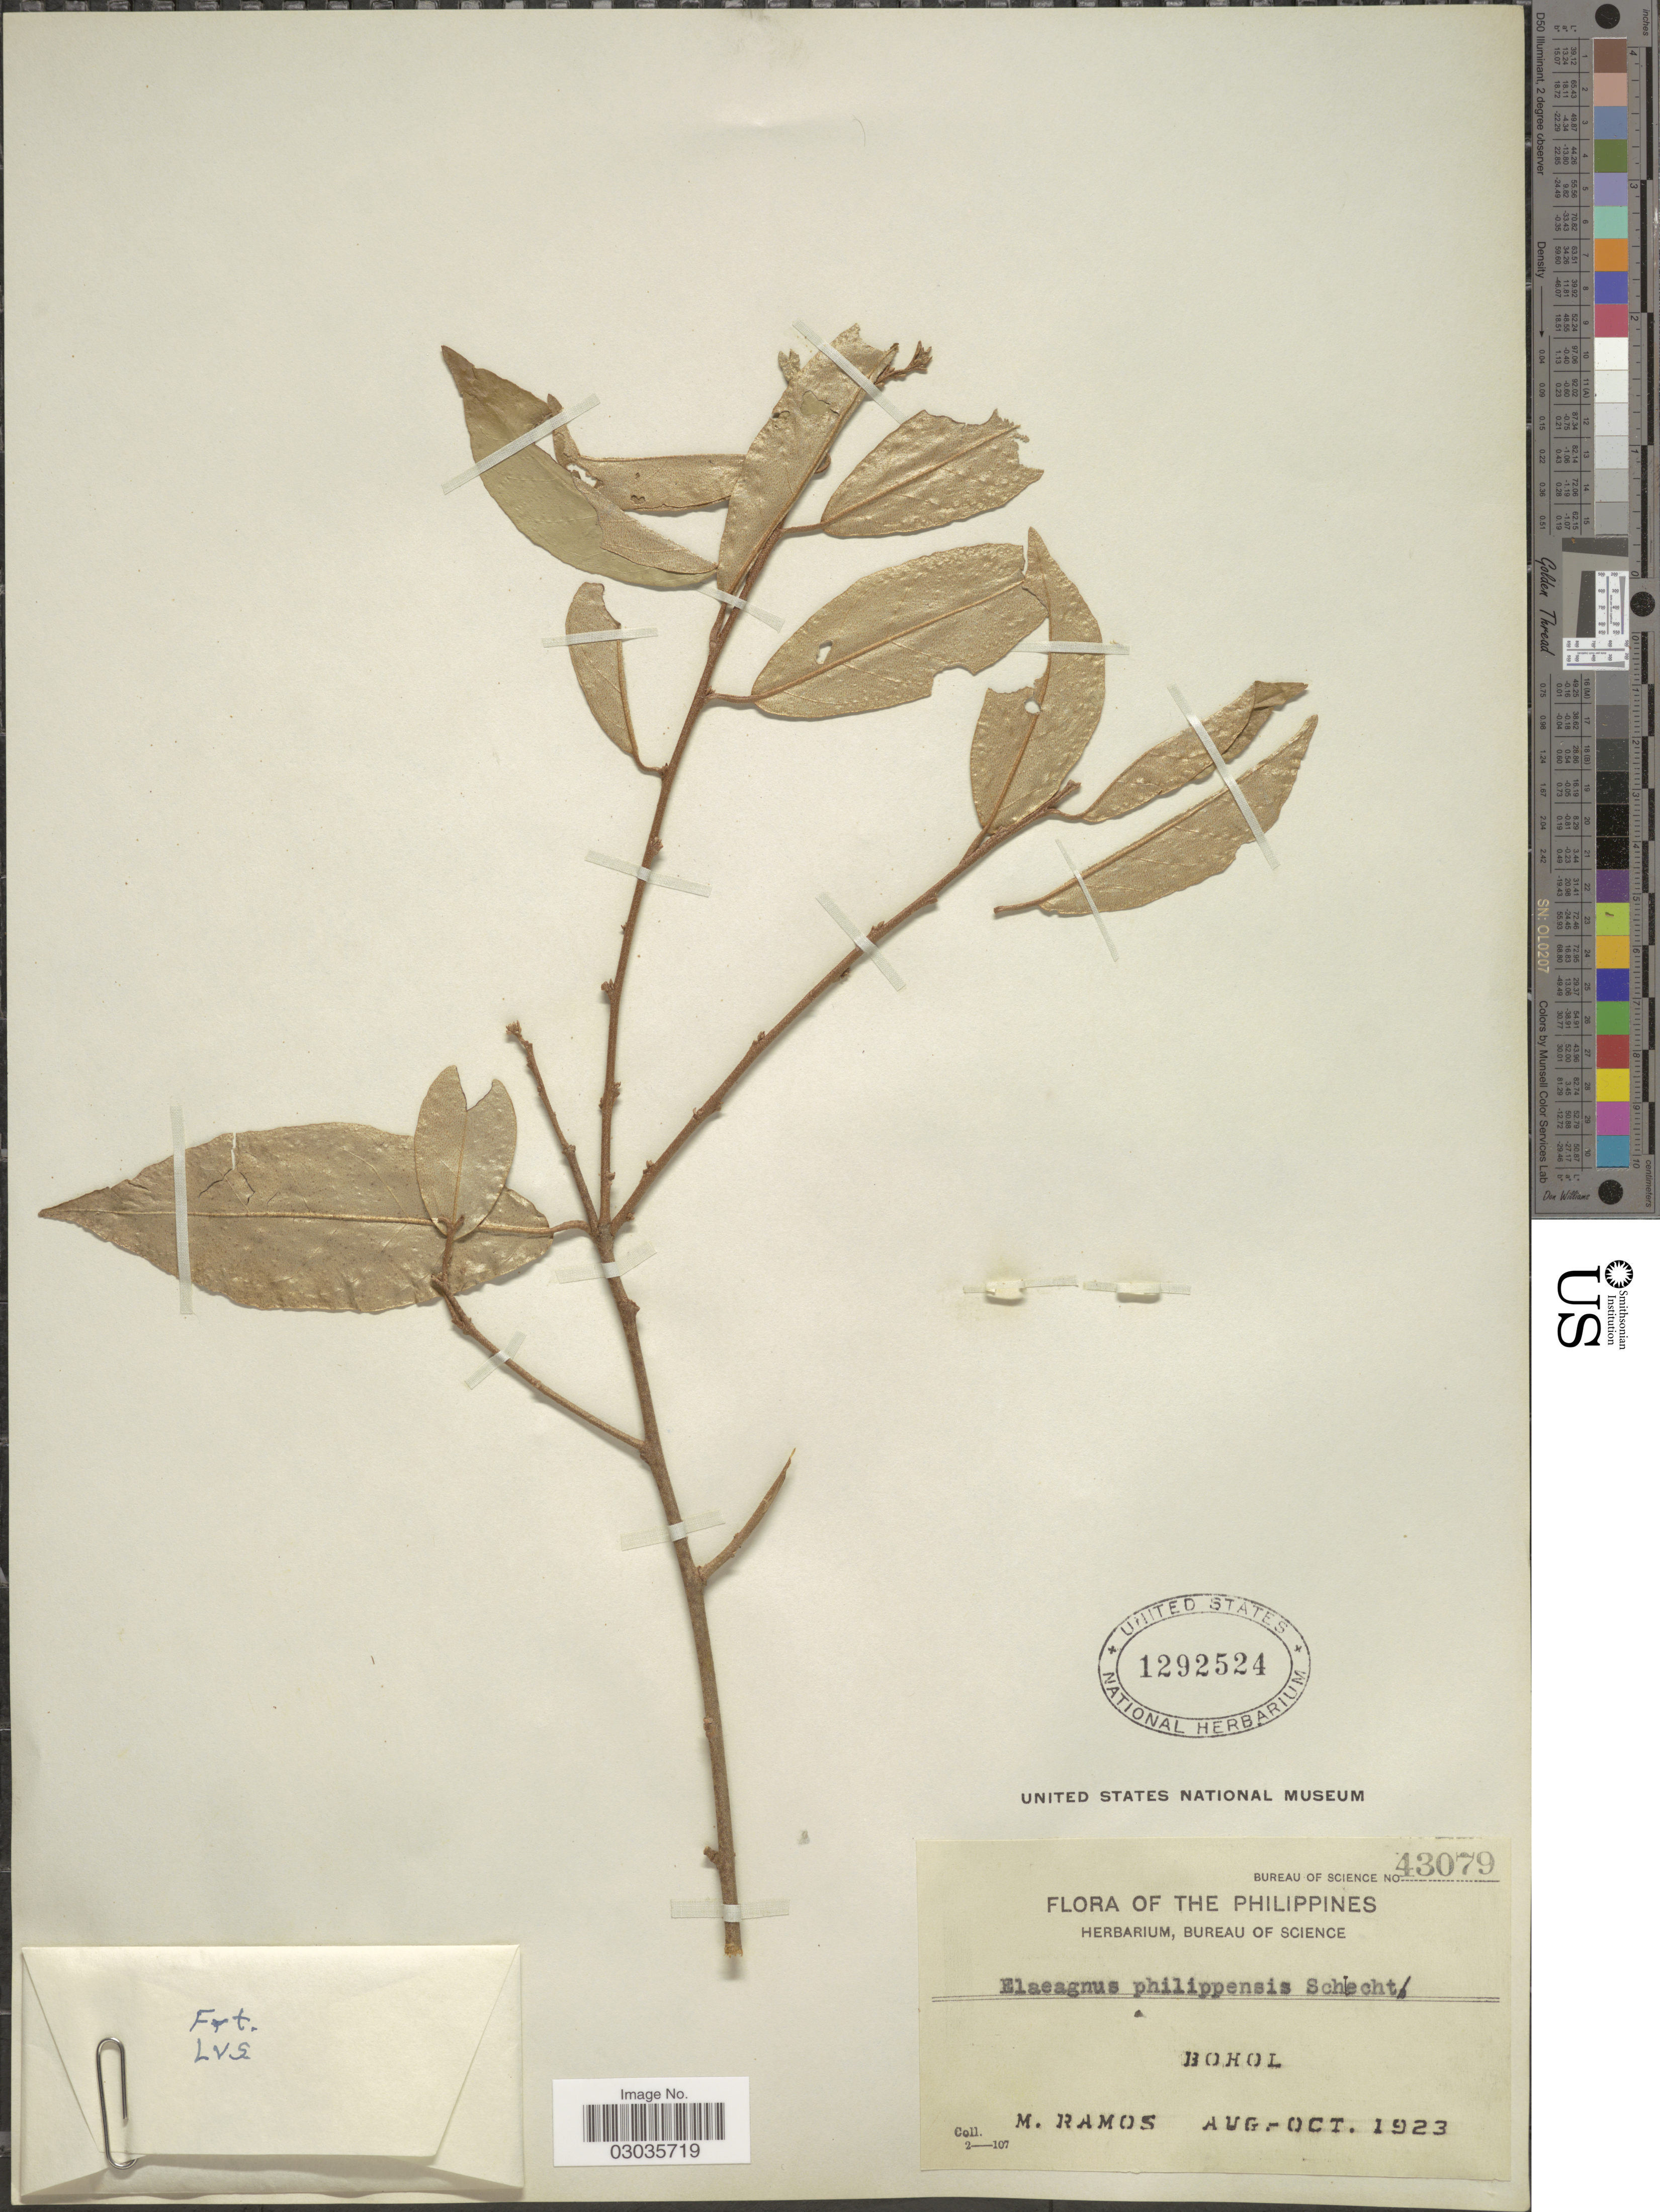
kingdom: Plantae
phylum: Tracheophyta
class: Magnoliopsida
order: Rosales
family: Elaeagnaceae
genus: Elaeagnus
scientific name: Elaeagnus triflora var. triflora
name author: Roxb.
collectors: M. Ramos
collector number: Bureau of Science 43079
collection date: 1923-08/1923-10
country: Philippines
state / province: Central Visayas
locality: Bohol.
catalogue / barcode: US 1292524